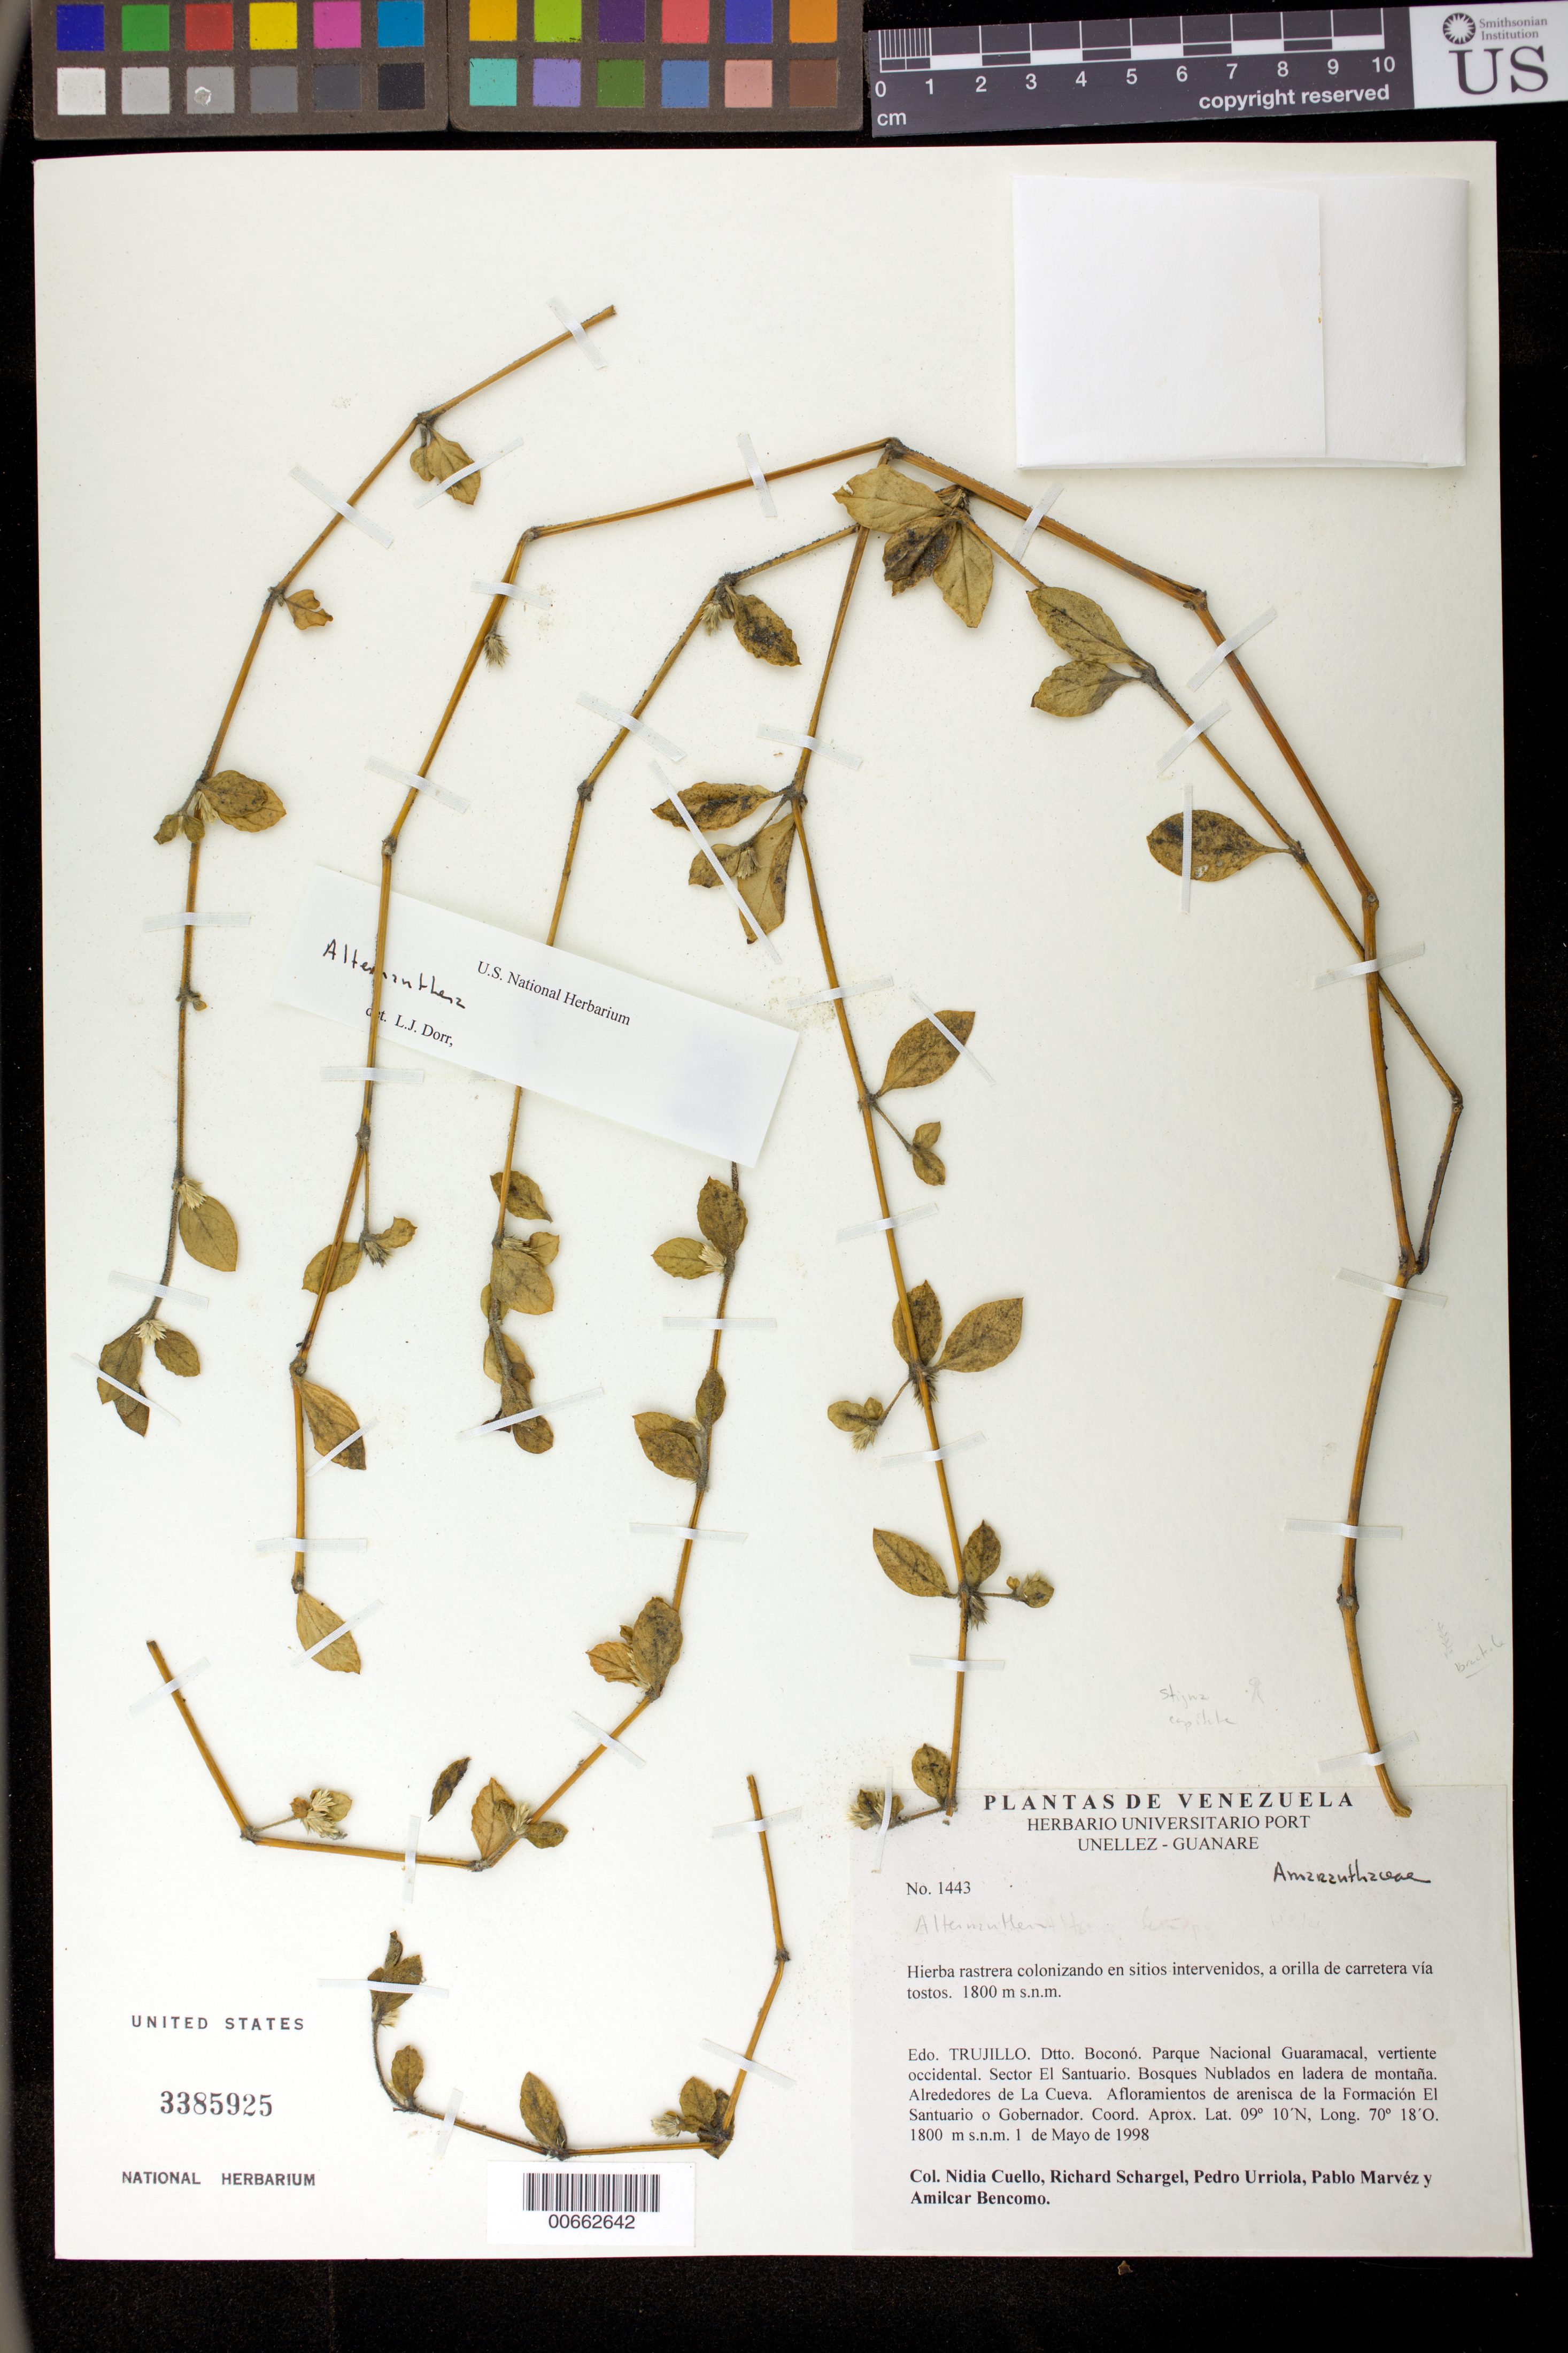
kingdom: Plantae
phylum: Tracheophyta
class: Magnoliopsida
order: Caryophyllales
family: Amaranthaceae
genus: Alternanthera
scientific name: Alternanthera sp. a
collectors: N. L. Cuello, R. Schargel, P. Urriola, P. Marvéz & A. Bencomo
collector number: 1443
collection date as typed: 01 May 1998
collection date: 1998-05-01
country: Venezuela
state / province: Trujillo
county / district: Boconó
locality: Parque Nacional Guaramacal, vertiente occidental. Sector El Santuario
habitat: Bosques nublados en ladera de montaña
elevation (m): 1800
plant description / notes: PORT, US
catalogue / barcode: US 3385925